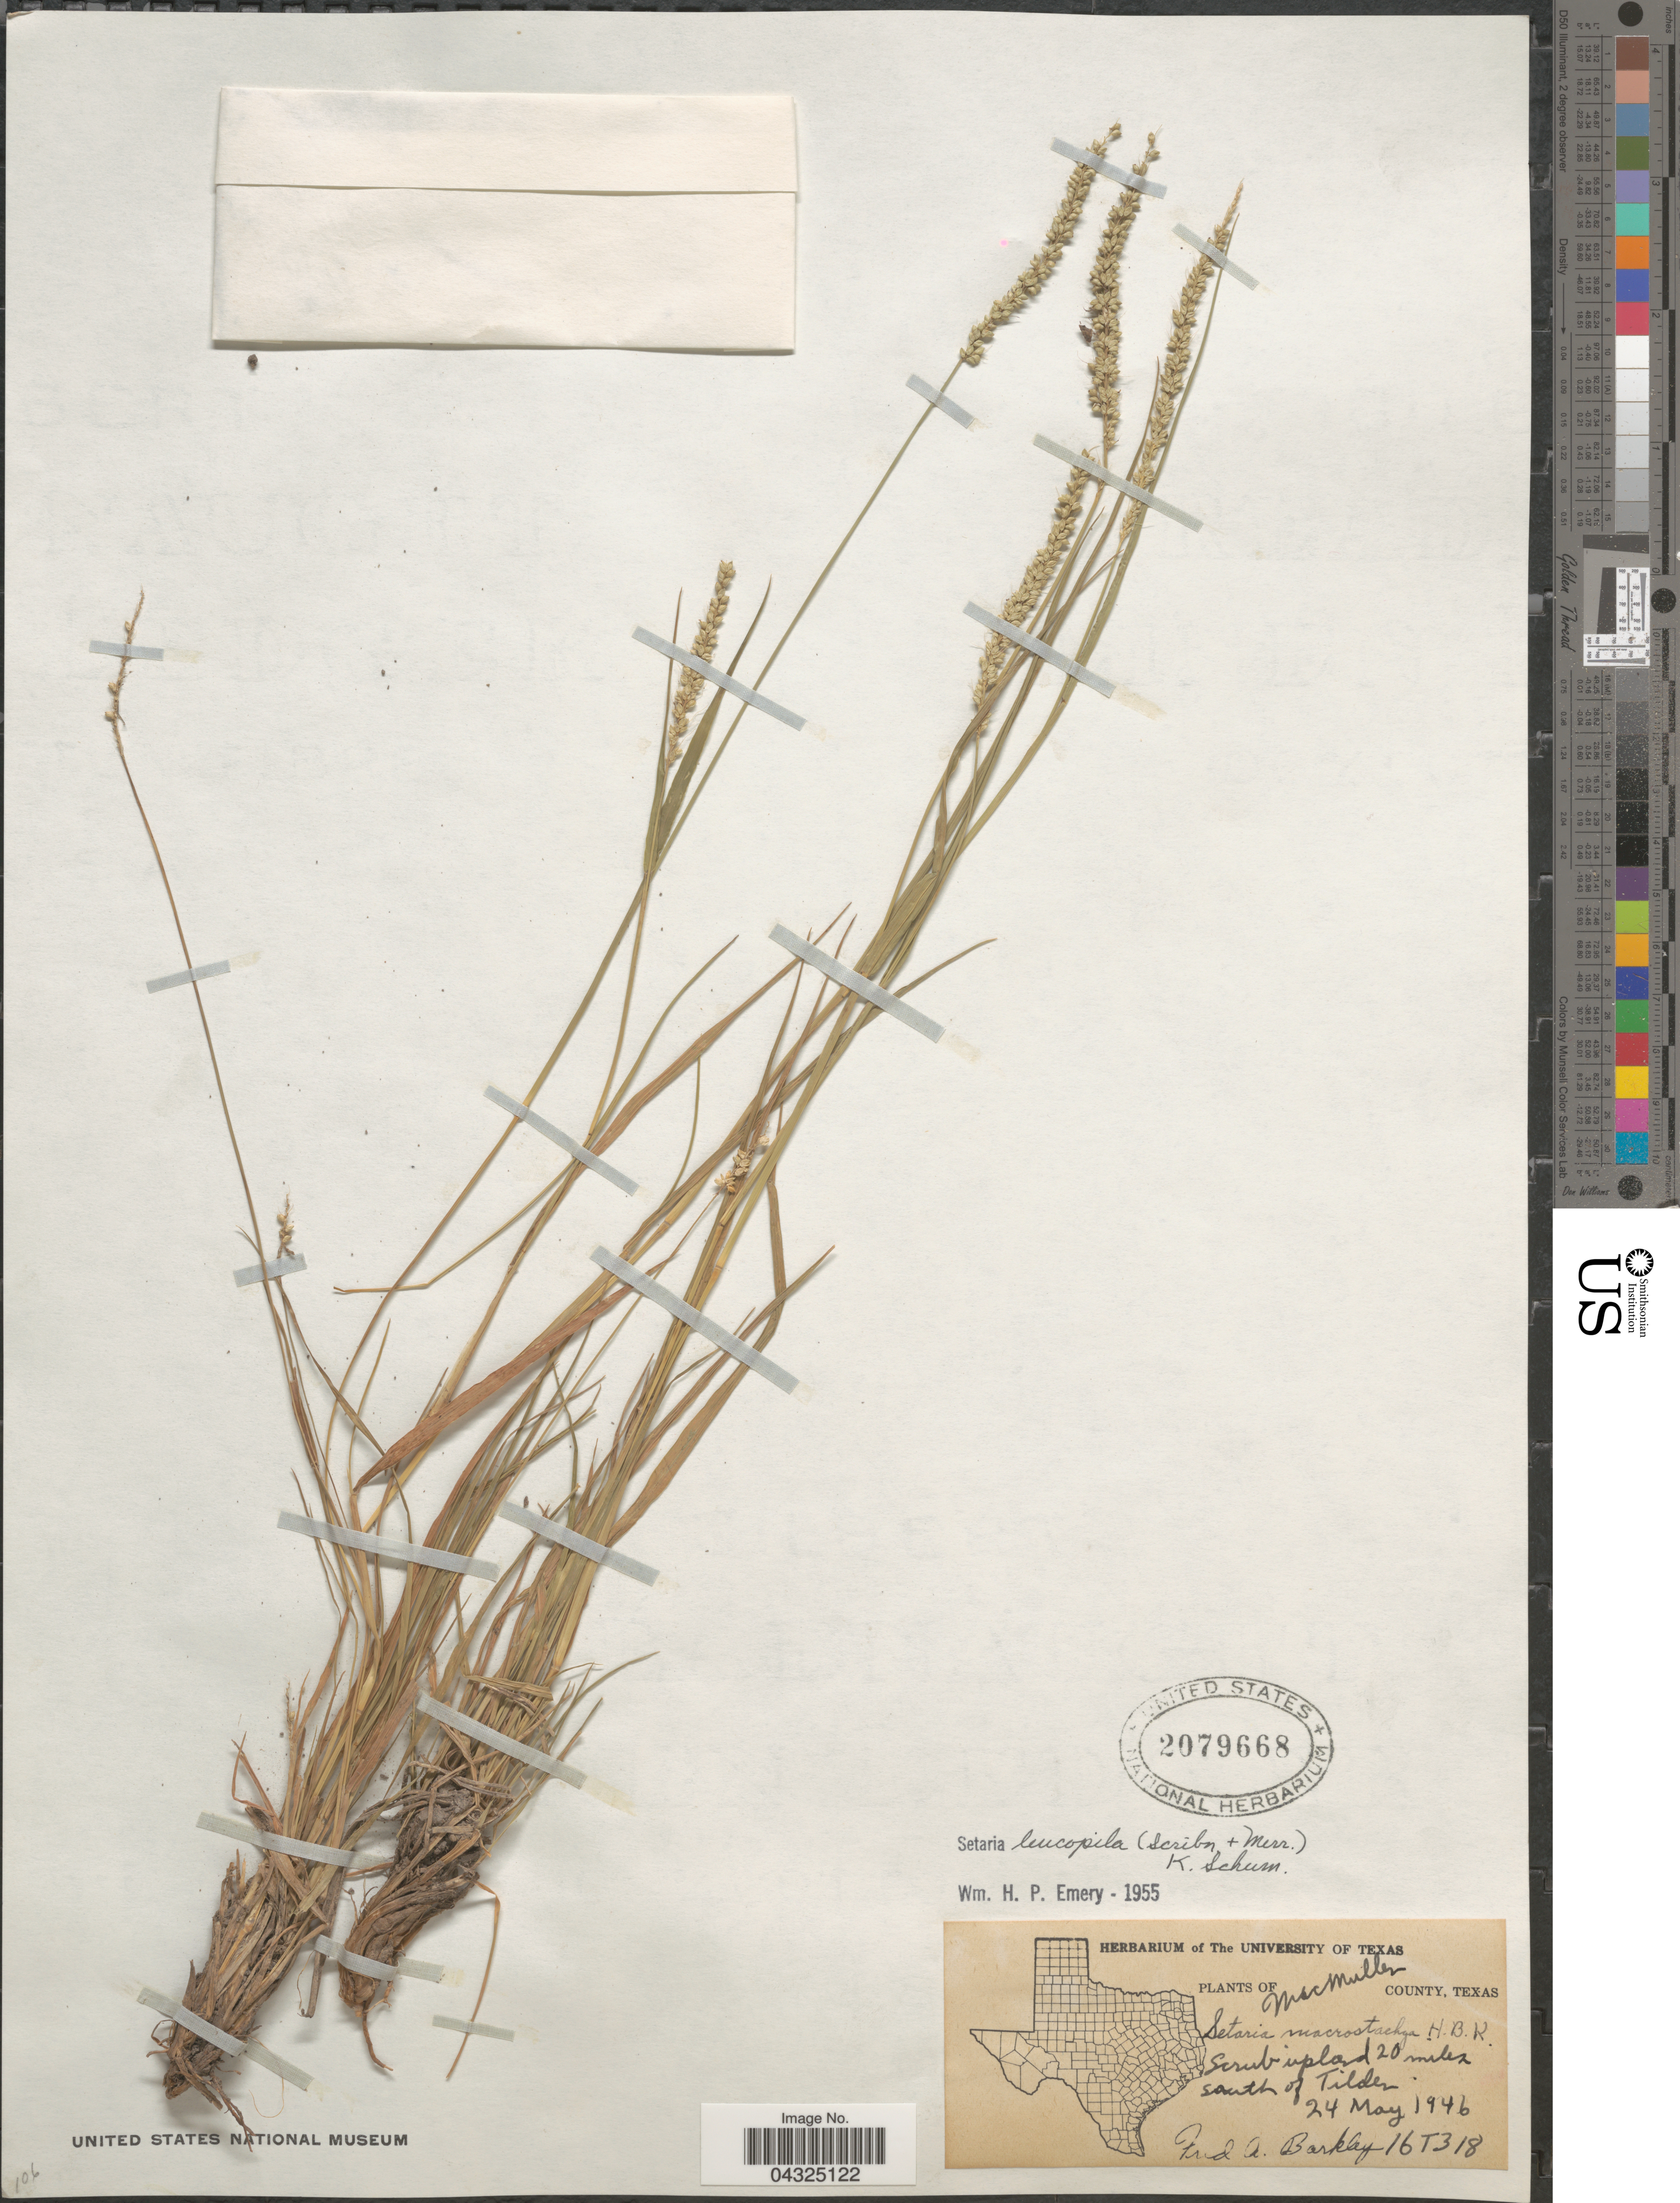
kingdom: Plantae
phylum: Tracheophyta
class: Liliopsida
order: Poales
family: Poaceae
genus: Setaria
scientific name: Setaria leucopila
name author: (Scribn. & Merr.) K. Schum.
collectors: F. A. Barkley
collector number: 16T318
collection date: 1946-05-24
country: United States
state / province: Texas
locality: MacMuller County. Scrub upland 20 miles south of Tilden.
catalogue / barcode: US 2079668